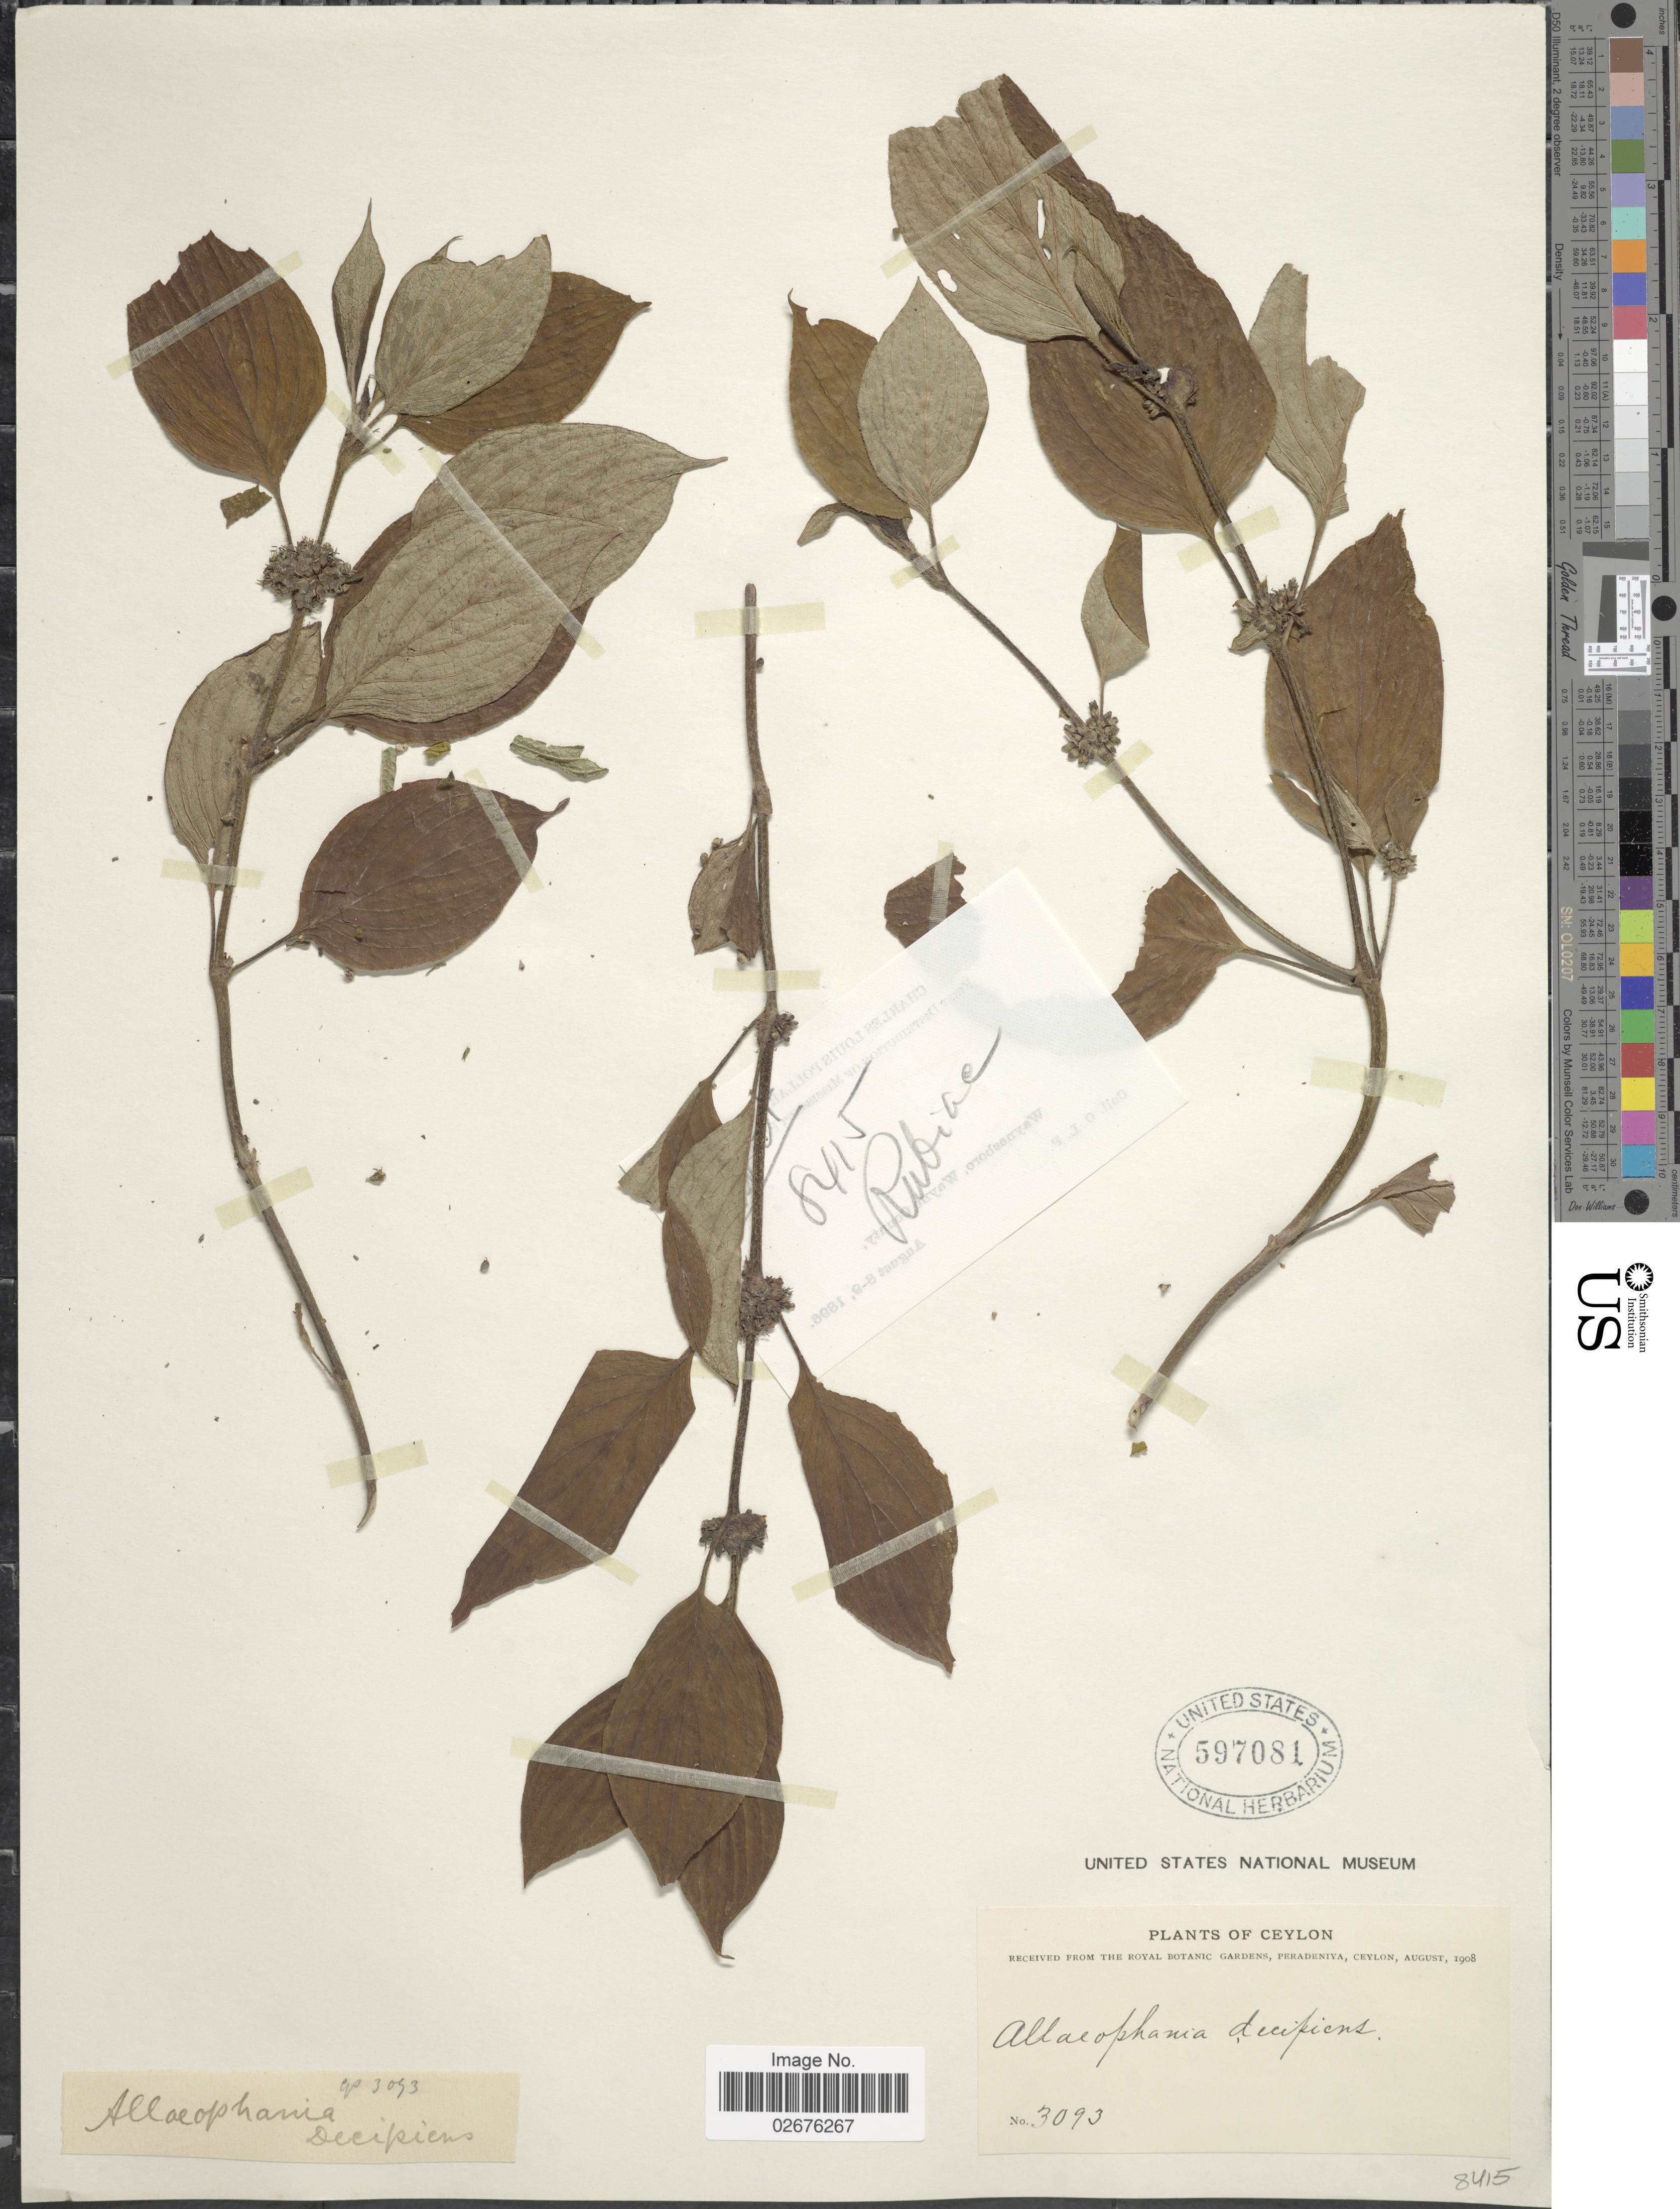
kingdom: Plantae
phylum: Tracheophyta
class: Magnoliopsida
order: Gentianales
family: Rubiaceae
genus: Allaeophania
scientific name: Allaeophania decipiens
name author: Thwaites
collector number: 3093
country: Sri Lanka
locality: Ceylon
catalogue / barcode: US 597081